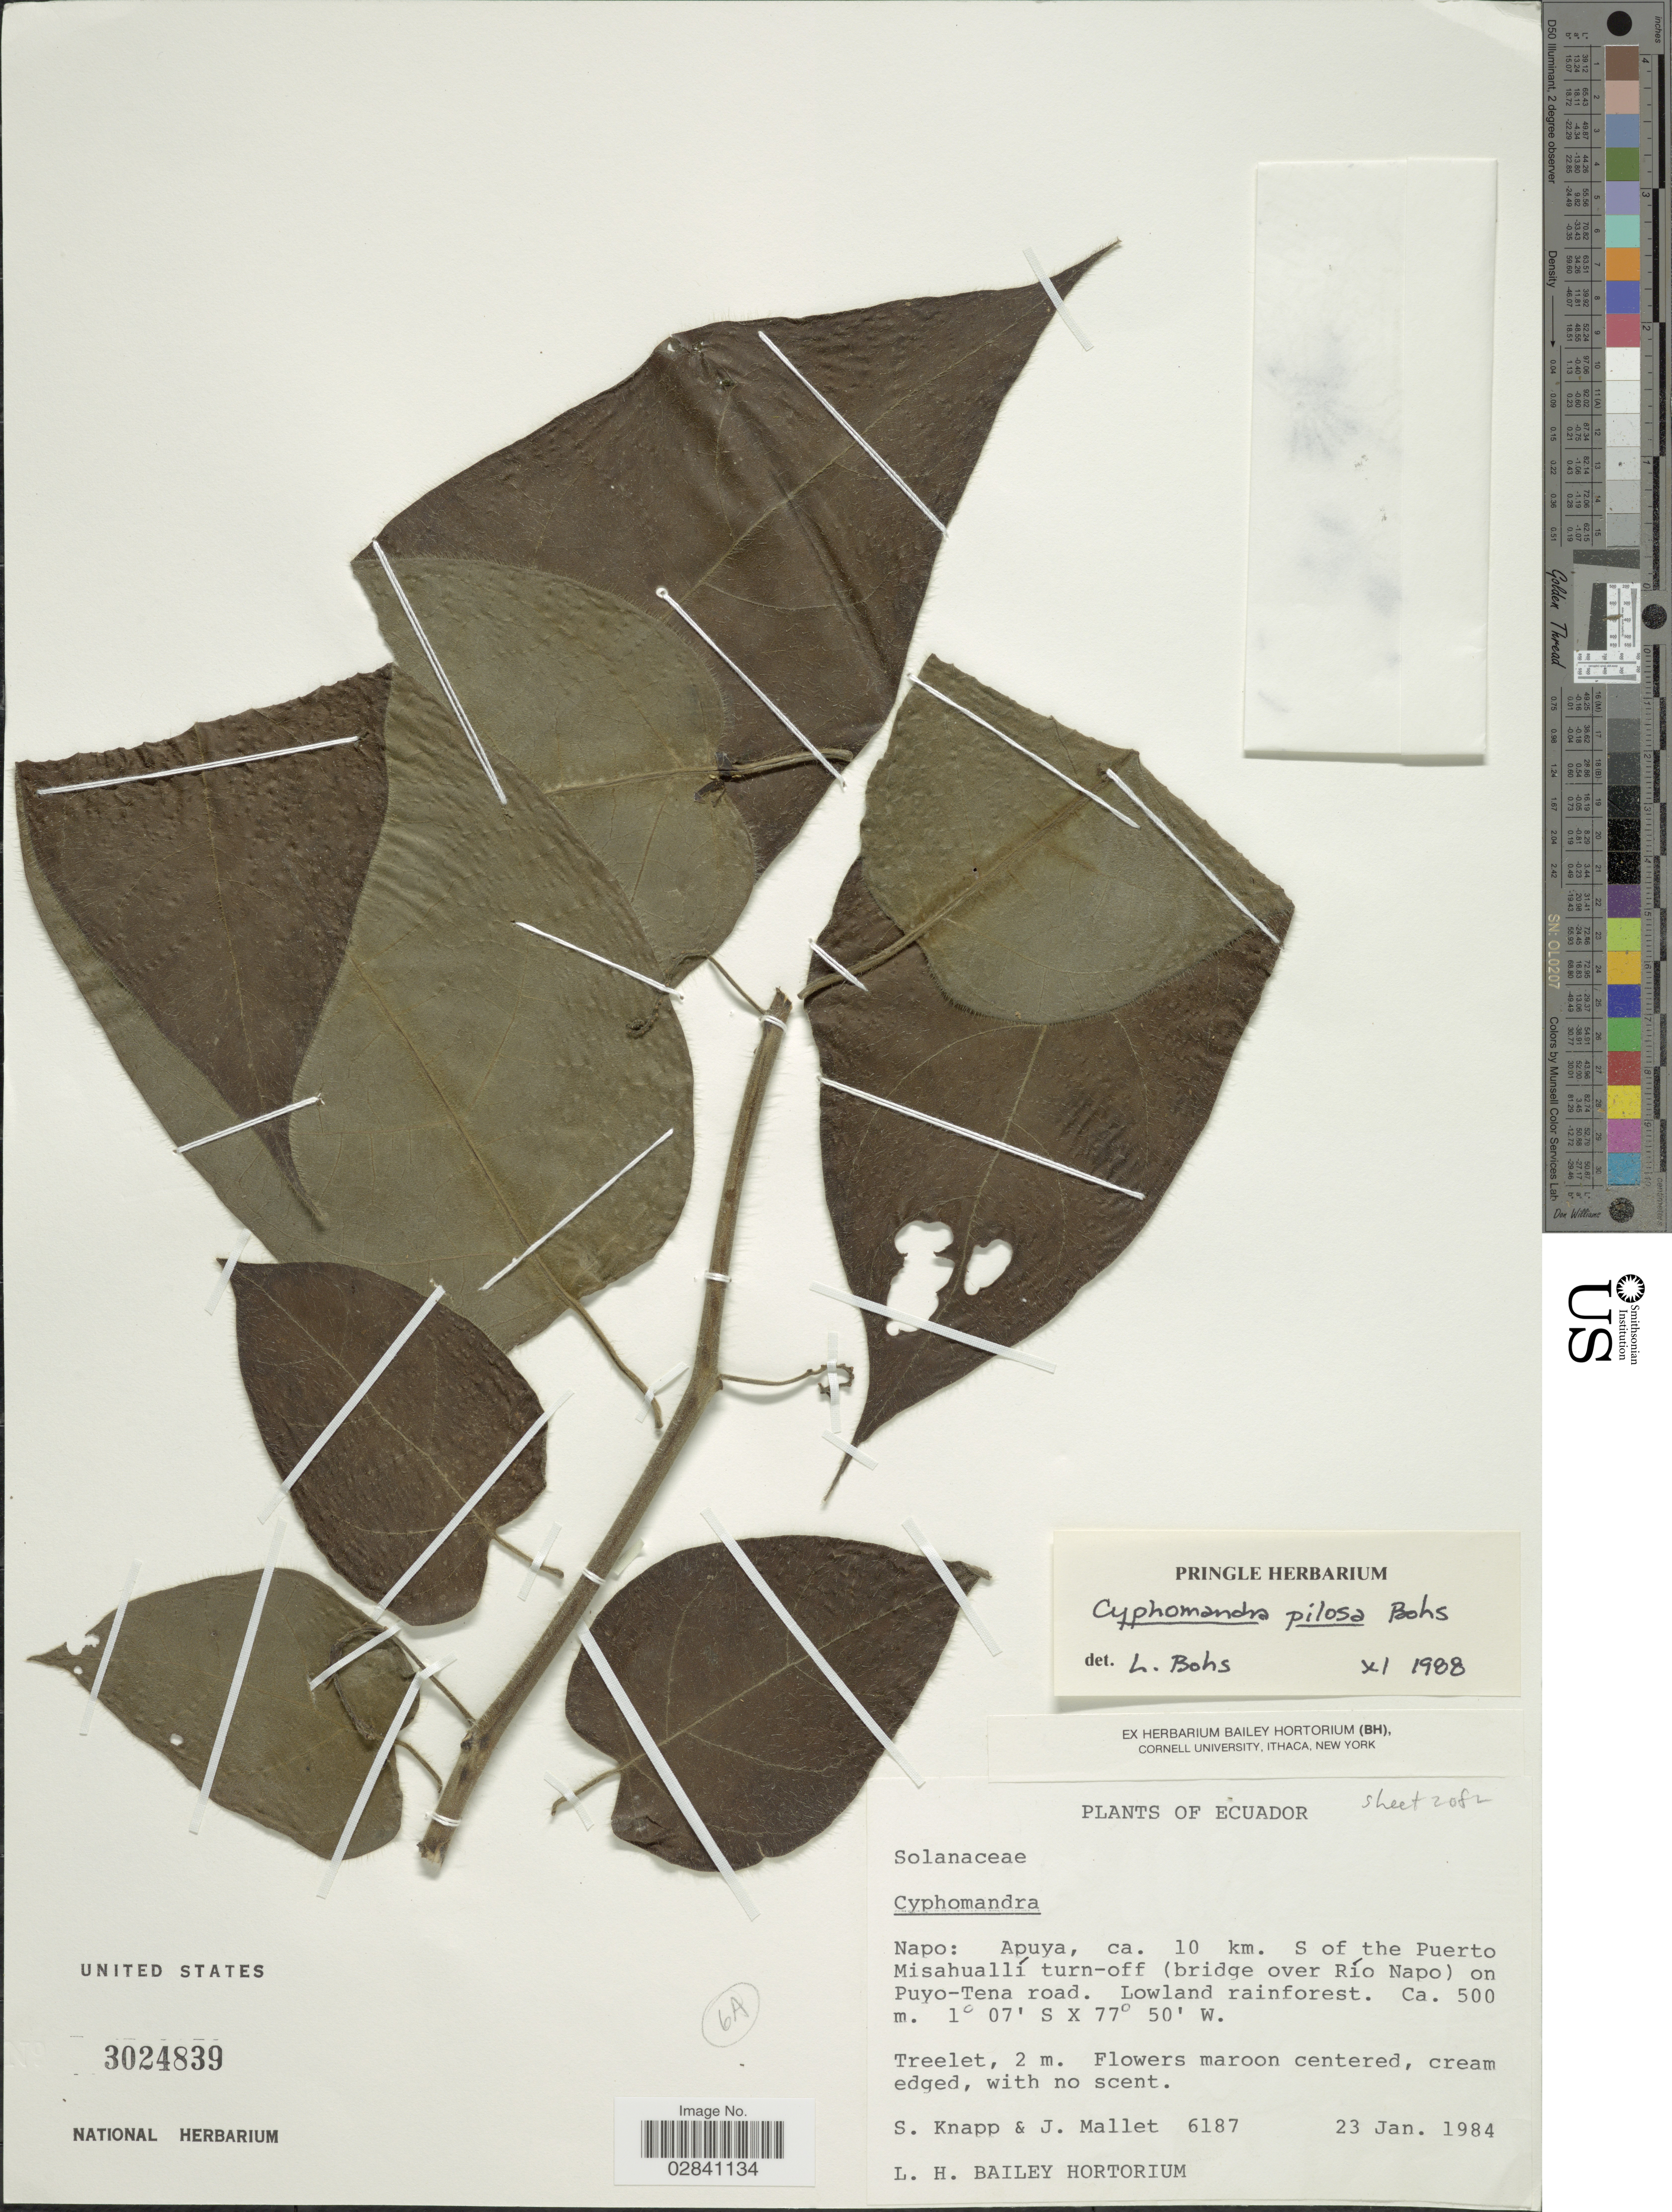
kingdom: Plantae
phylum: Tracheophyta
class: Magnoliopsida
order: Solanales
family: Solanaceae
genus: Cyphomandra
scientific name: Cyphomandra pilosa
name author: Bohs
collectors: S. Knapp & J. Mallet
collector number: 6187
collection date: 1984-01-23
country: Ecuador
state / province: Napo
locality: Apuya, ca. 10 km. S of the Puerto Misahuallí turn-off (bridge over Río Napo) on Puyo-Tena road.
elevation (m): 500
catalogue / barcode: US 3024839